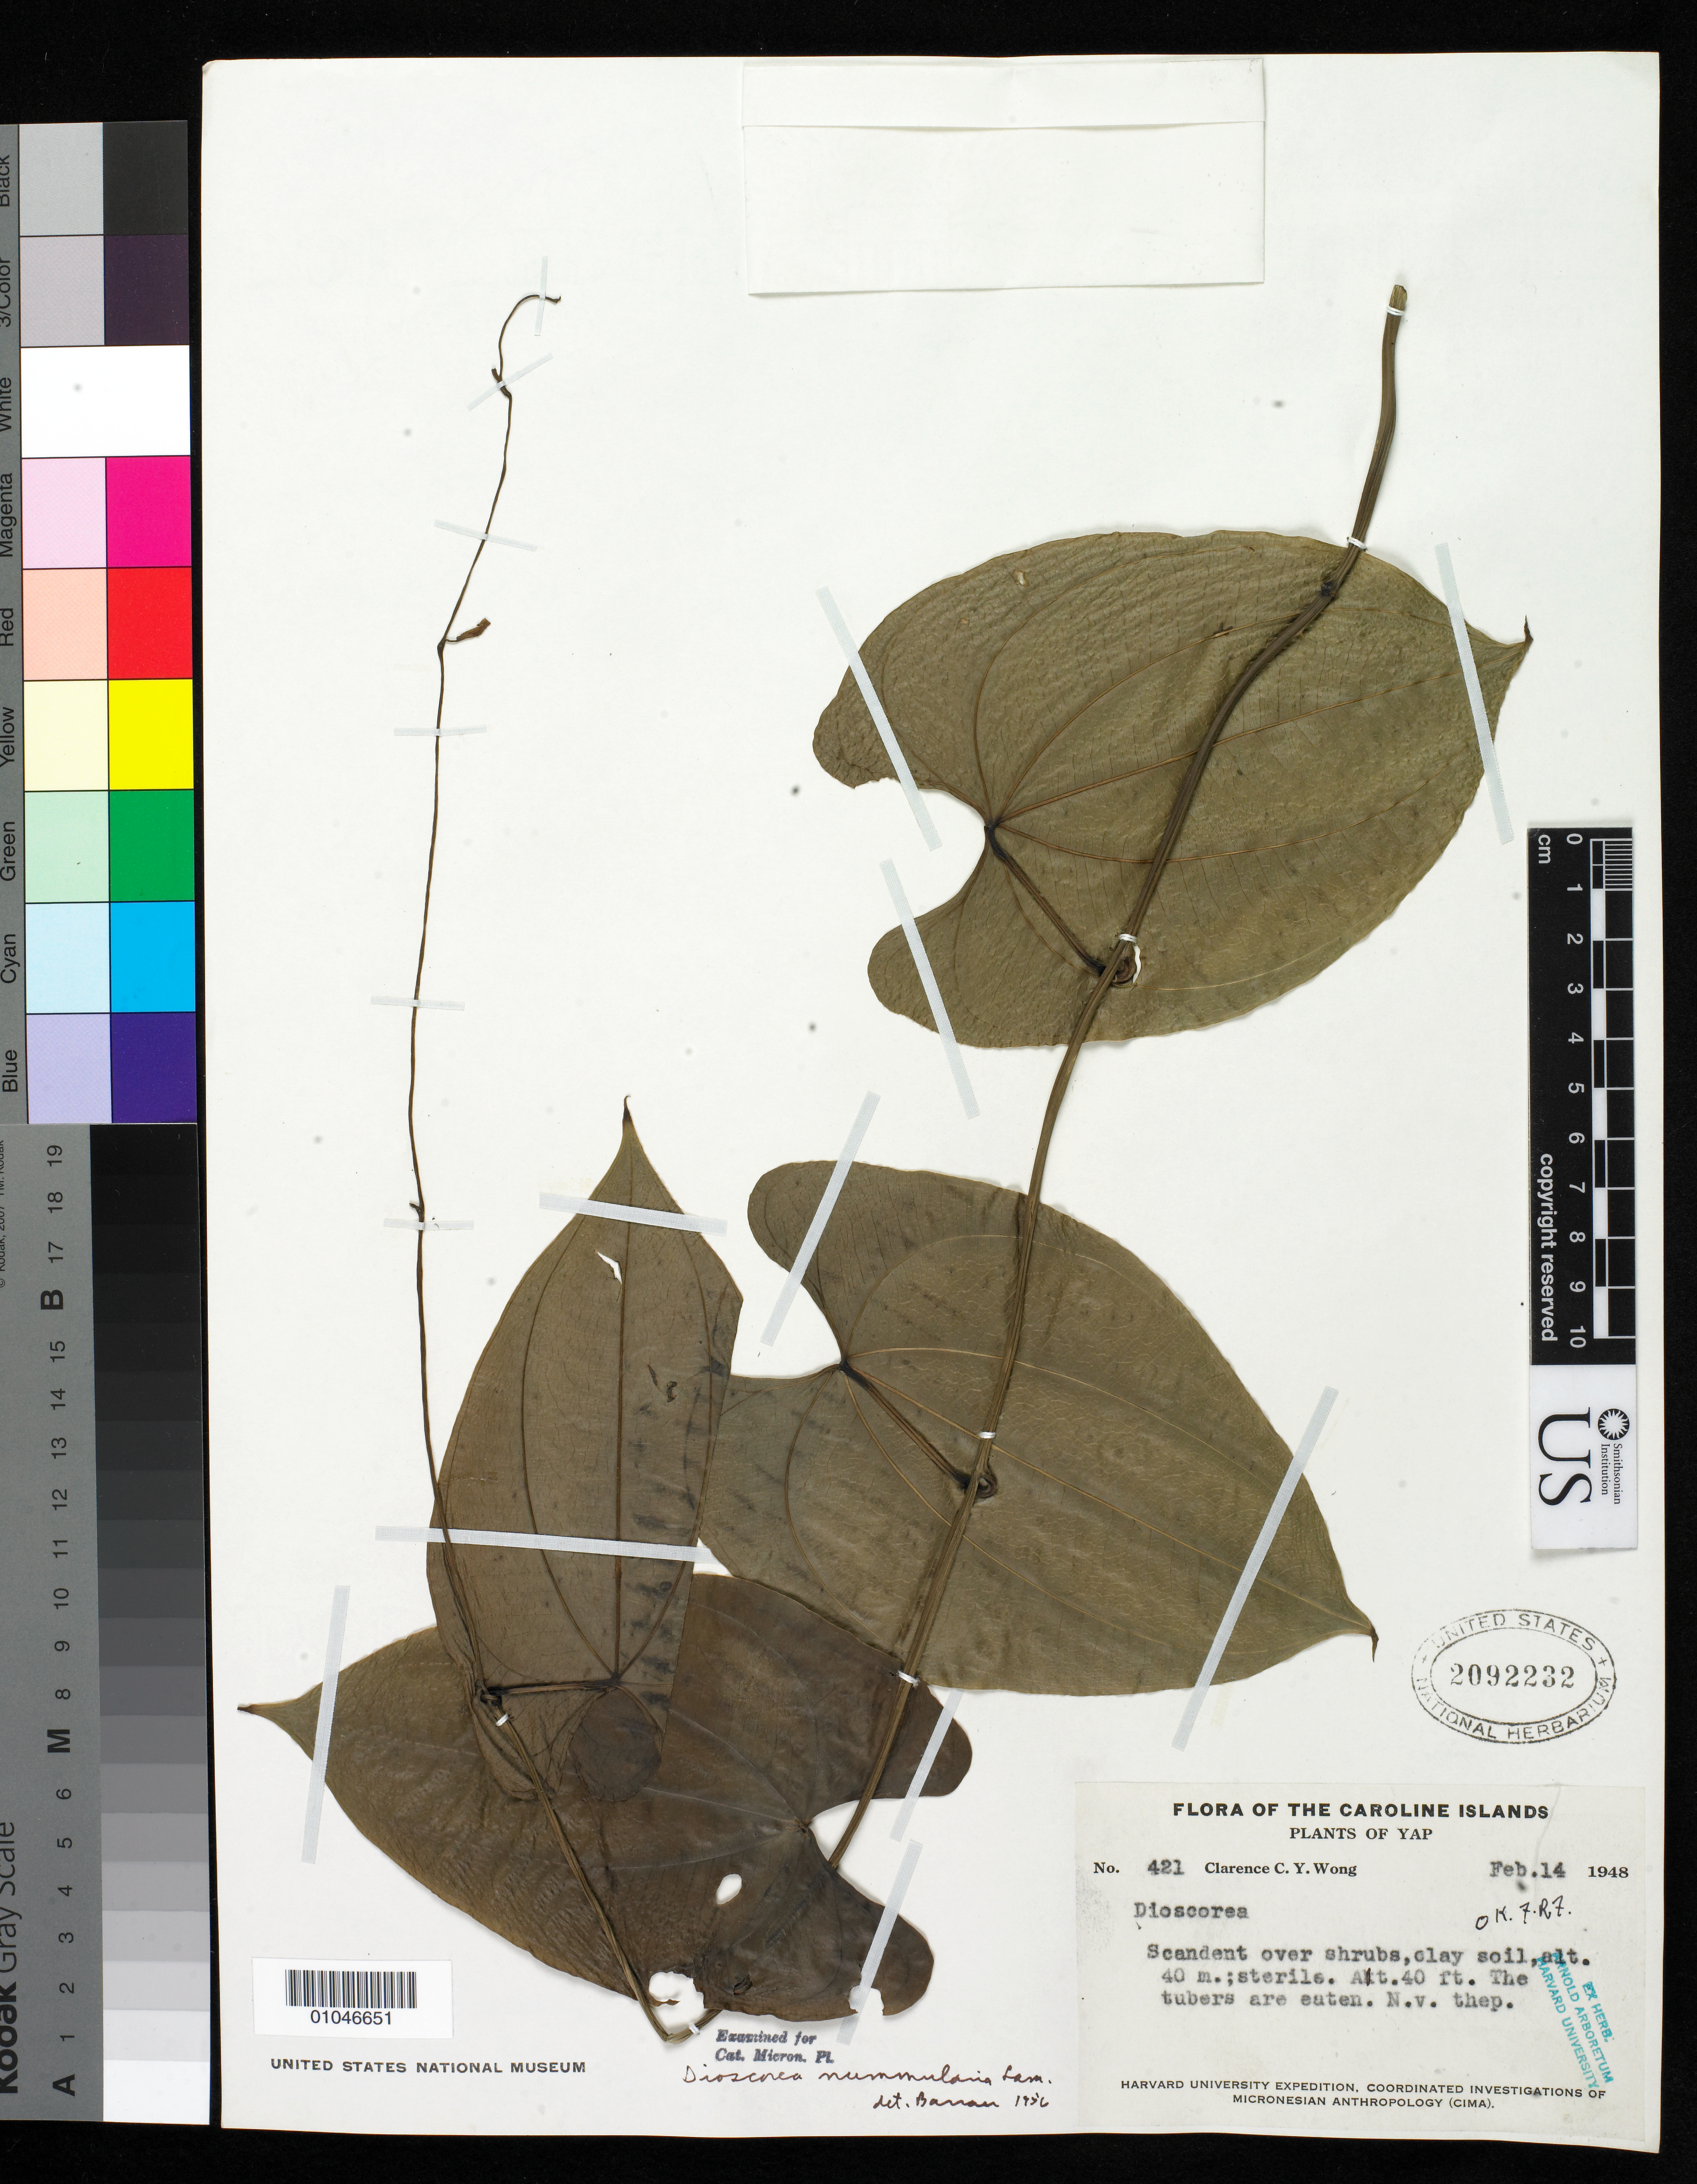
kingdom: Plantae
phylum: Tracheophyta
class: Liliopsida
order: Dioscoreales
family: Dioscoreaceae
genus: Dioscorea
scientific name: Dioscorea nummularia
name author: Lam.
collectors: C. Wong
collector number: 421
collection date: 1948-02-14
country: Micronesia, Federated States of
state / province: Yap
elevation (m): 12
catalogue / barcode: US 2092232